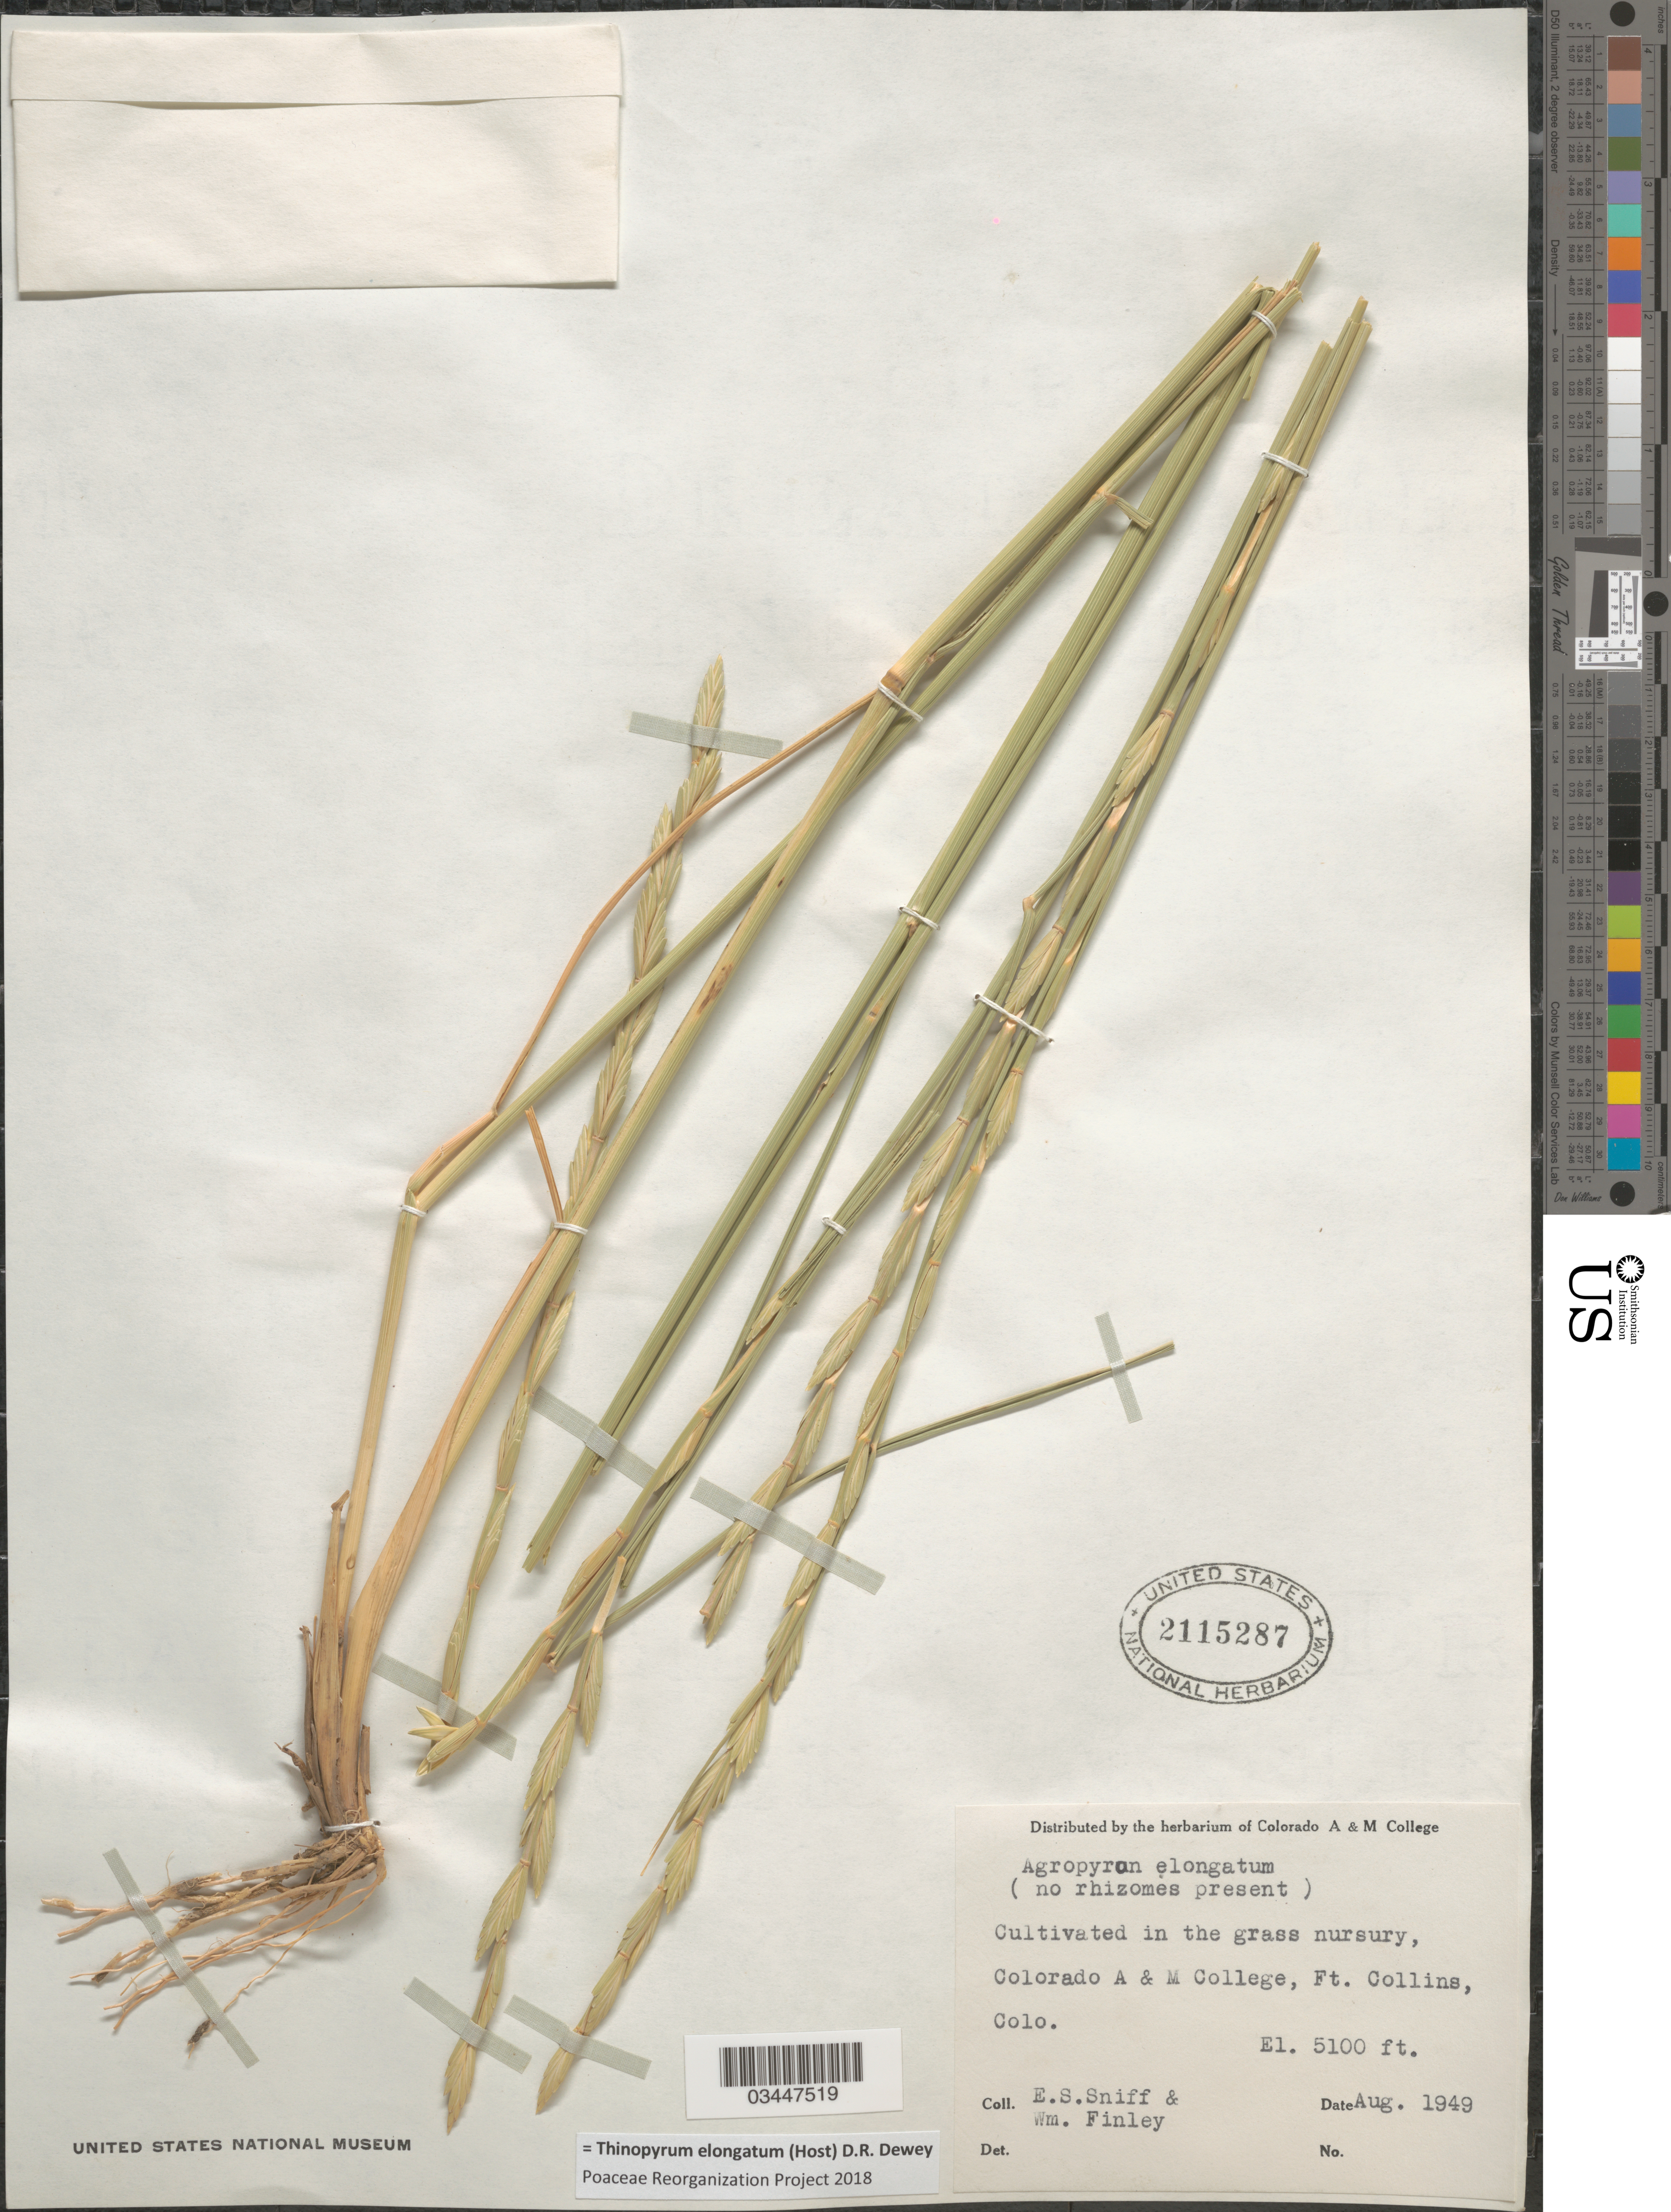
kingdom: Plantae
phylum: Tracheophyta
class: Liliopsida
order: Poales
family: Poaceae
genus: Thinopyrum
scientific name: Thinopyrum elongatum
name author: (Host) Barkworth & Dewey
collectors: E. Sniff & W. Finley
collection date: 1949-08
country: United States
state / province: Colorado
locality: Cultivated in the grass nursury, Colorado A & M College, Ft. Collins.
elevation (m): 1554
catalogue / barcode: US 2115287